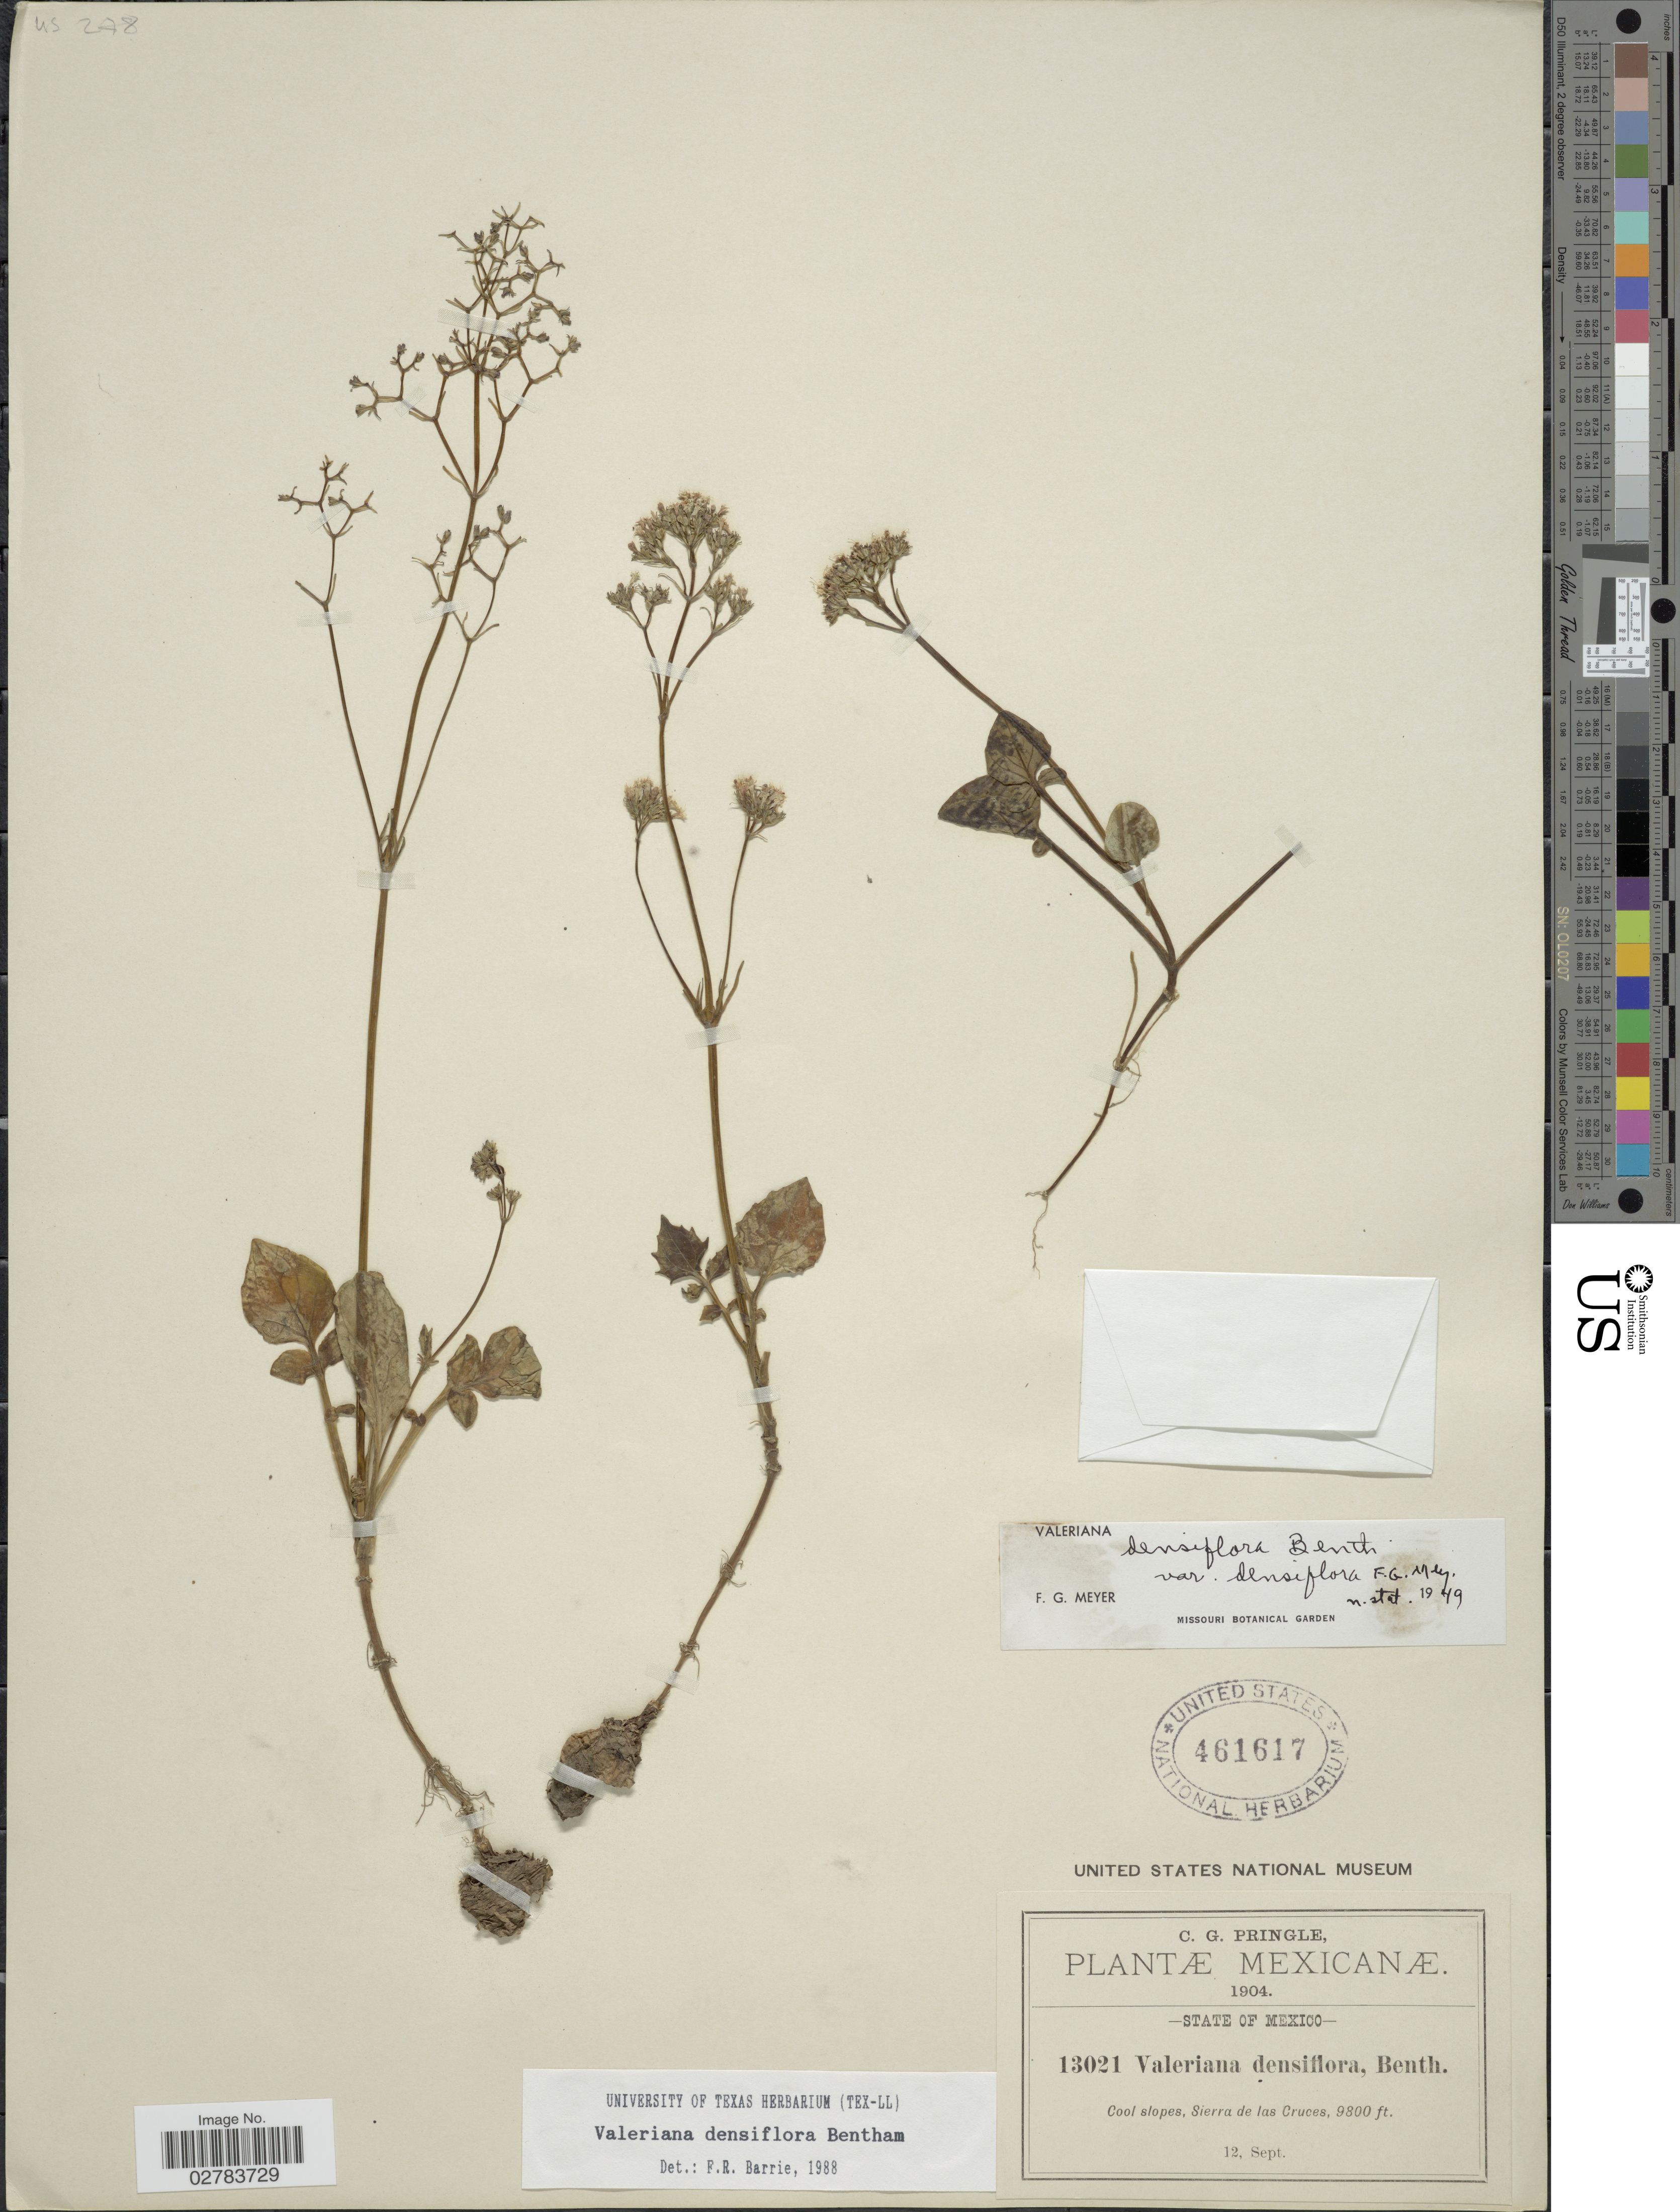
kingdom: Plantae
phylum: Tracheophyta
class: Magnoliopsida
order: Dipsacales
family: Caprifoliaceae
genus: Valeriana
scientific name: Valeriana densiflora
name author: Benth.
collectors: C. G. Pringle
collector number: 13021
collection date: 1904-09-12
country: Mexico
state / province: México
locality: Cool slopes, Sierra de las Cruces.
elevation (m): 2987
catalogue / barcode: US 461617